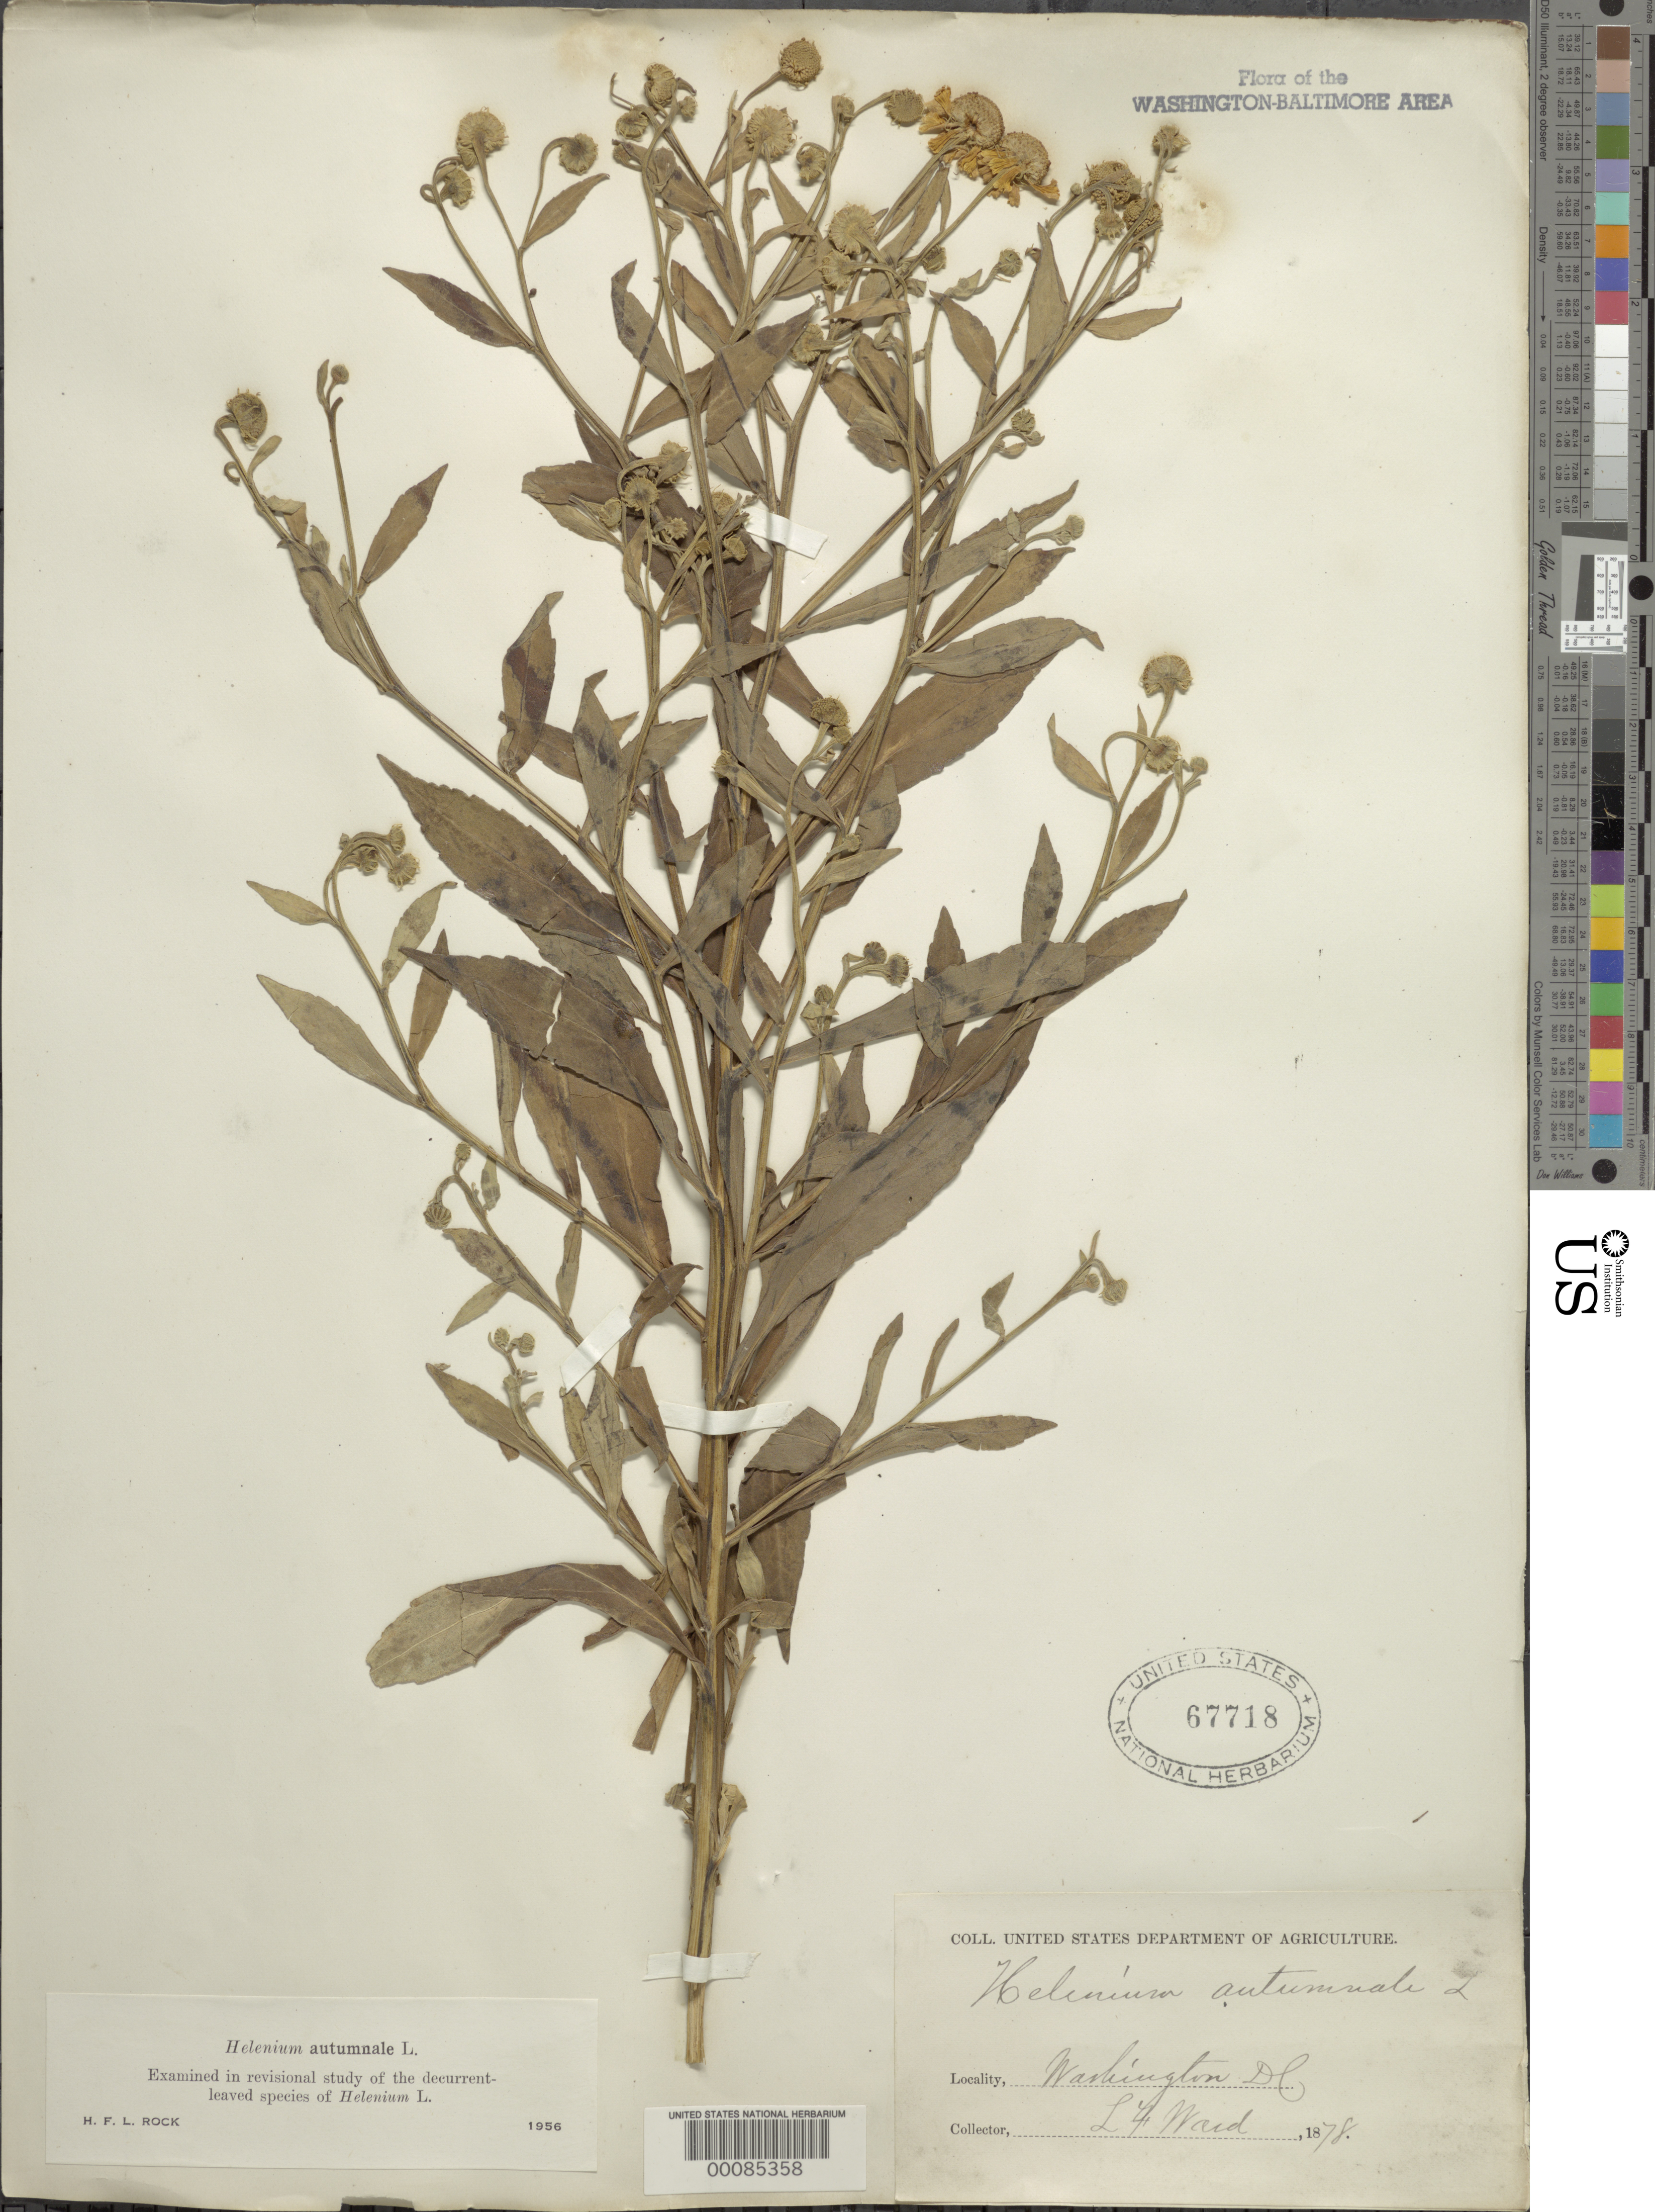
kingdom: Plantae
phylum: Tracheophyta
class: Magnoliopsida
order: Asterales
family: Asteraceae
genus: Helenium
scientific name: Helenium autumnale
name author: L.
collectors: L. F. Ward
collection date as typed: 1878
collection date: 1878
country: United States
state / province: District of Columbia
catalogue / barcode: US 67718